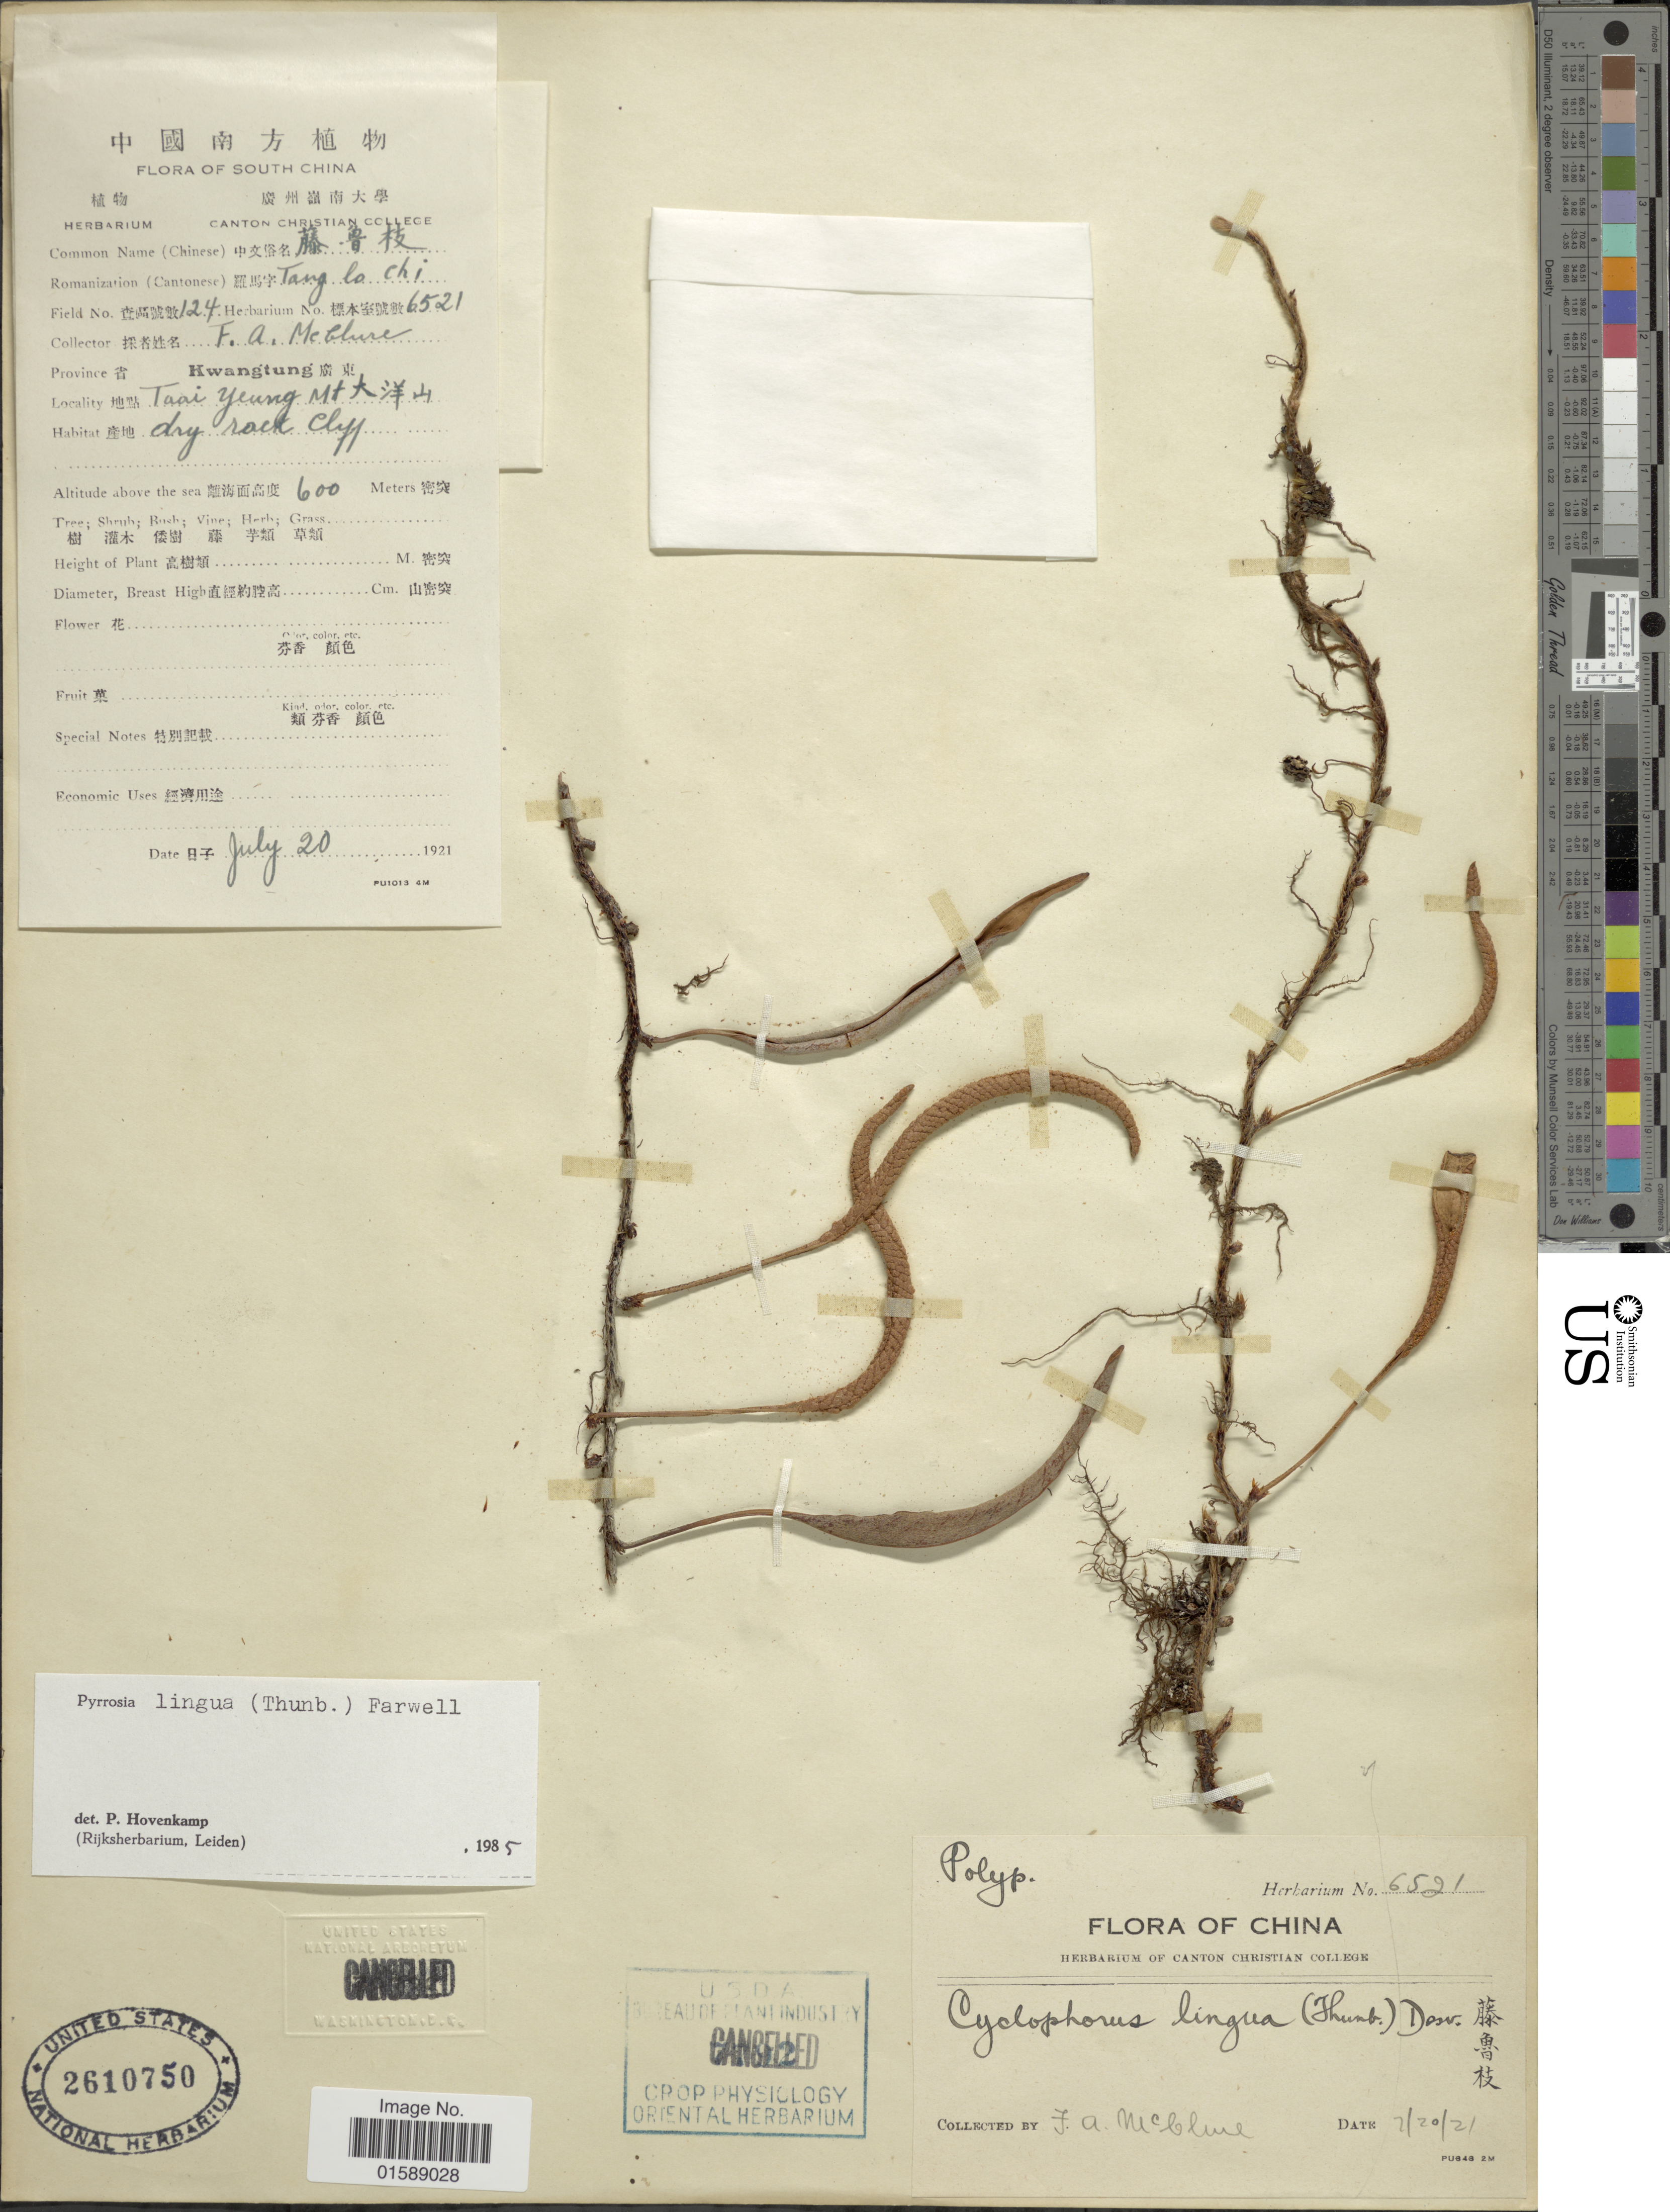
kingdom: Plantae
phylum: Tracheophyta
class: Polypodiopsida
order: Polypodiales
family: Polypodiaceae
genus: Pyrrosia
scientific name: Pyrrosia lingua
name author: (Thurb.) Farw.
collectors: F. A. McClure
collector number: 124/6521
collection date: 1921-07-20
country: China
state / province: Guangdong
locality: South China. Province Kwangtung. Taai Yeung Mt.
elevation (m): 600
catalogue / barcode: US 2610750